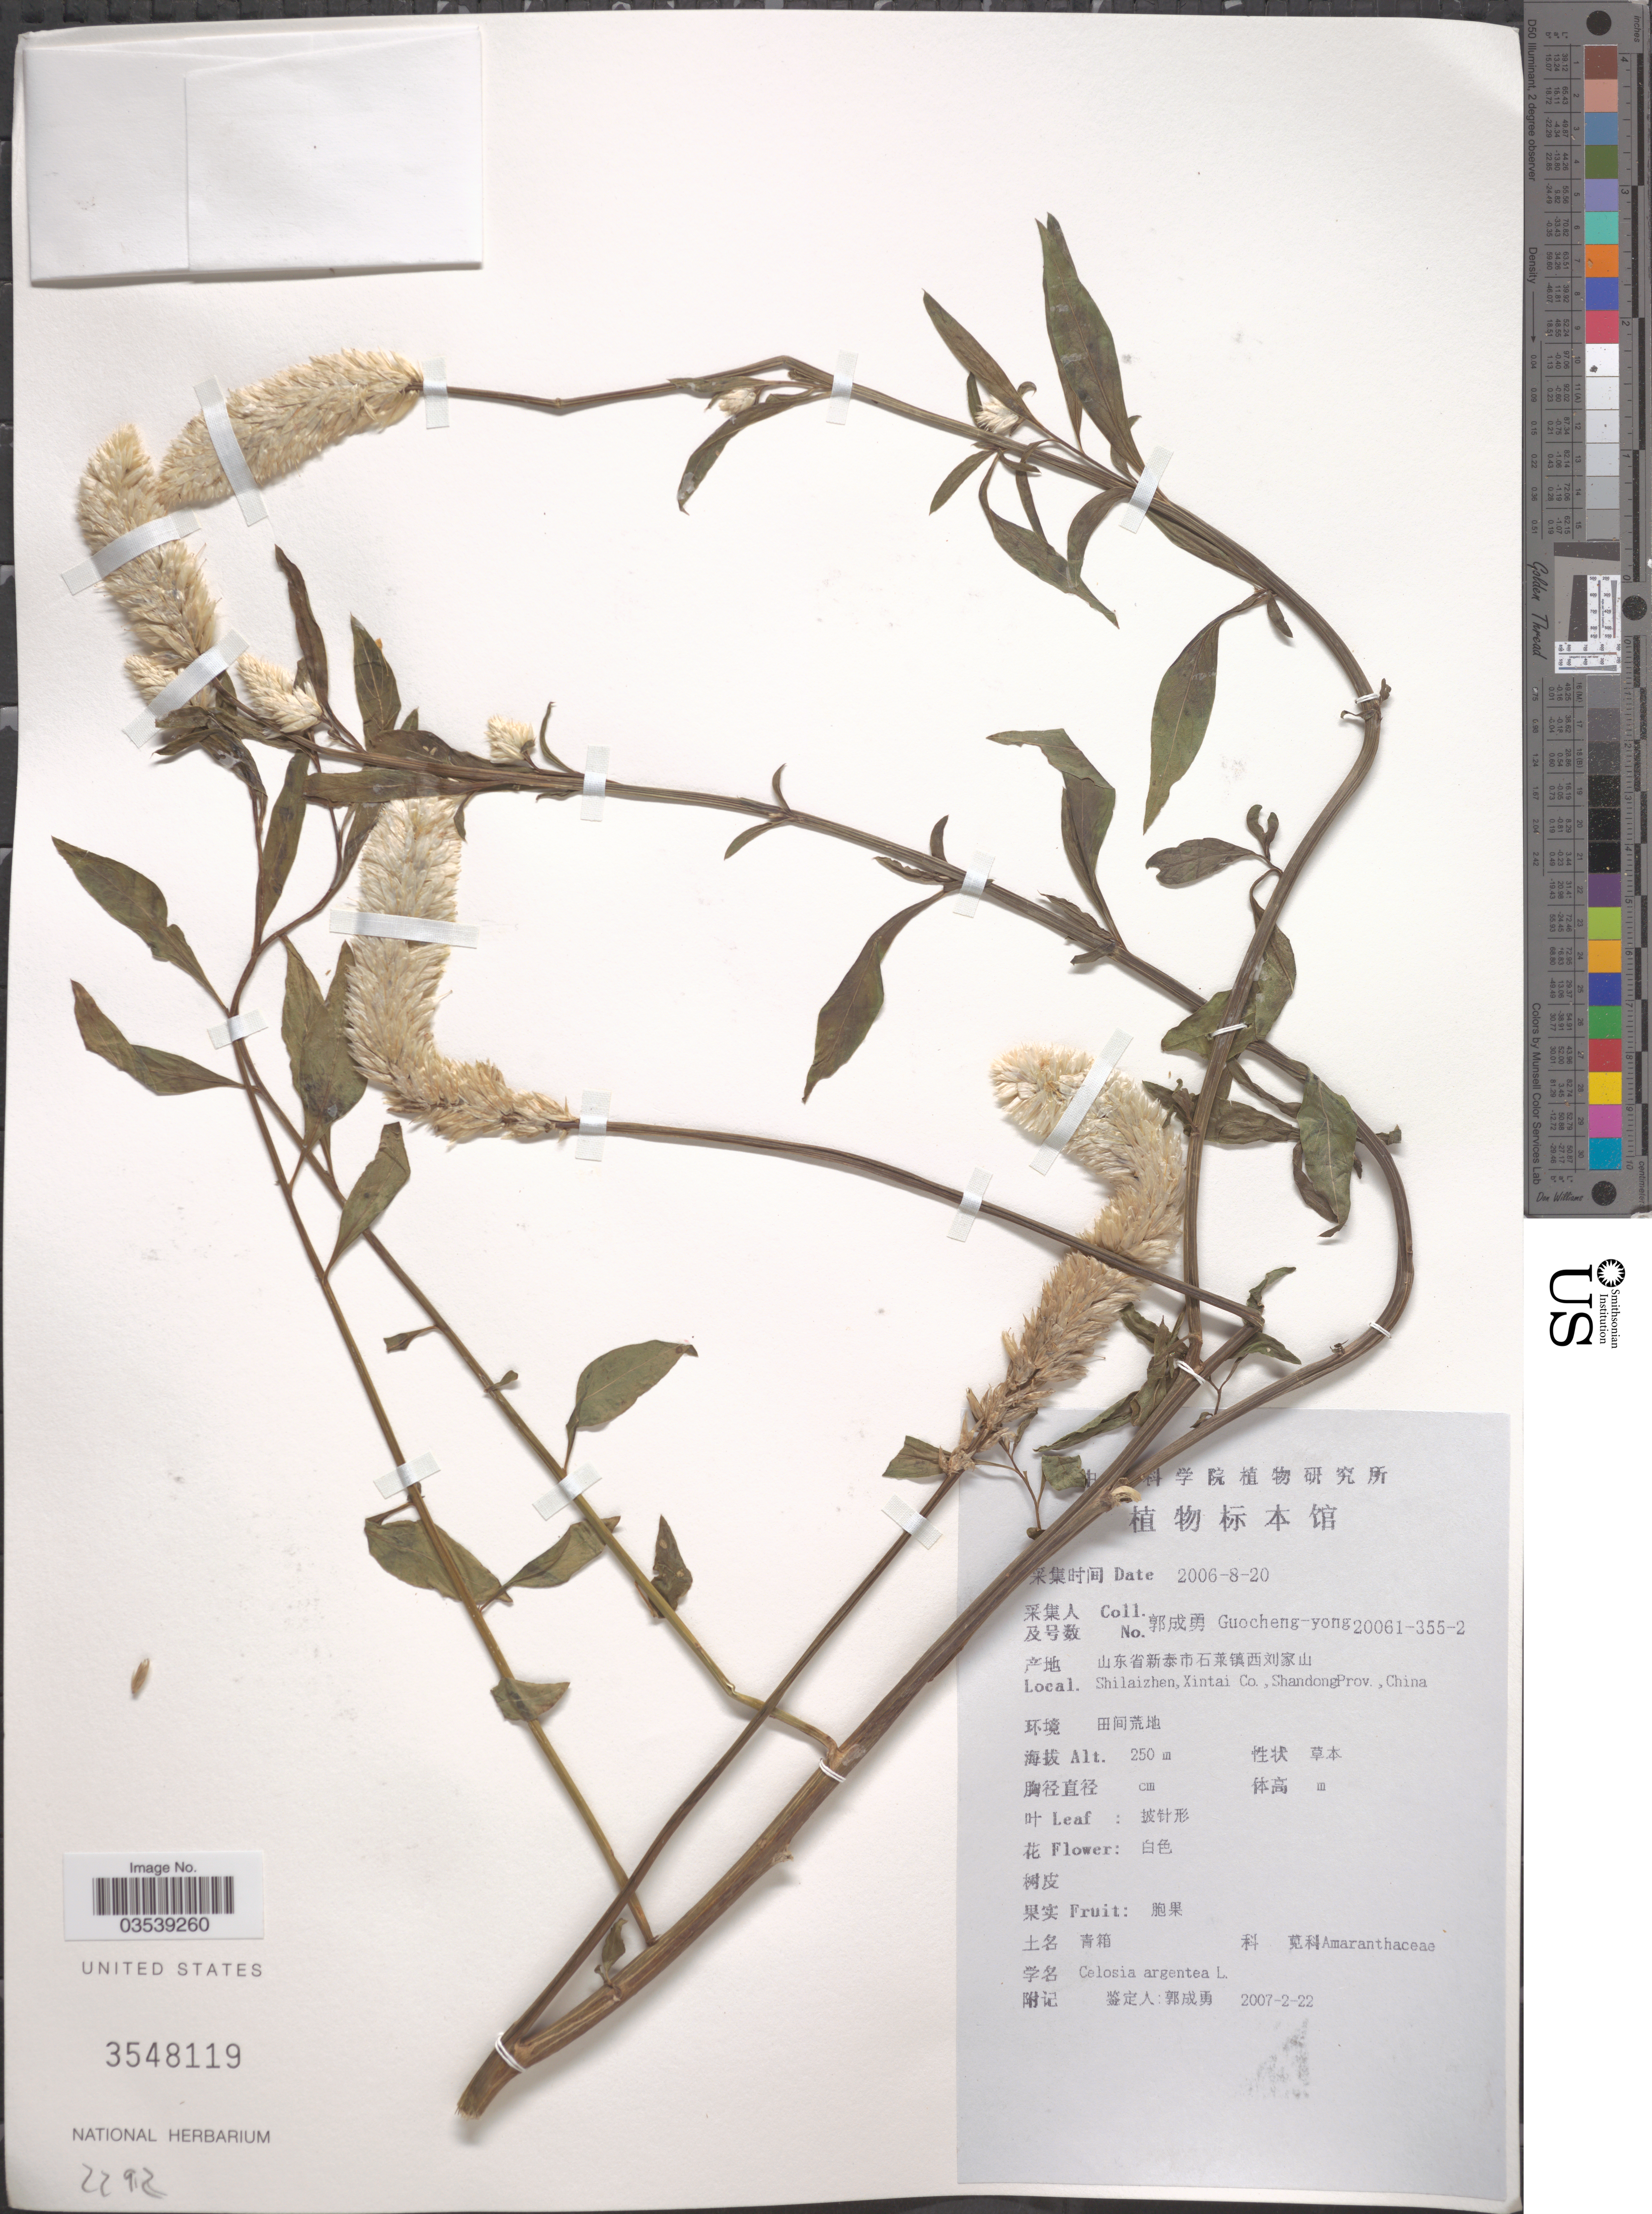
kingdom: Plantae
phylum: Tracheophyta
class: Magnoliopsida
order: Caryophyllales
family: Amaranthaceae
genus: Celosia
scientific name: Celosia argentea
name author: L.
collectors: Guo cheng-yong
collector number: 20061-355-2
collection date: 2006-08-20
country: China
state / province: Shandong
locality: Shilaizhen, Xintai Co.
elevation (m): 250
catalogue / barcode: US 3548119